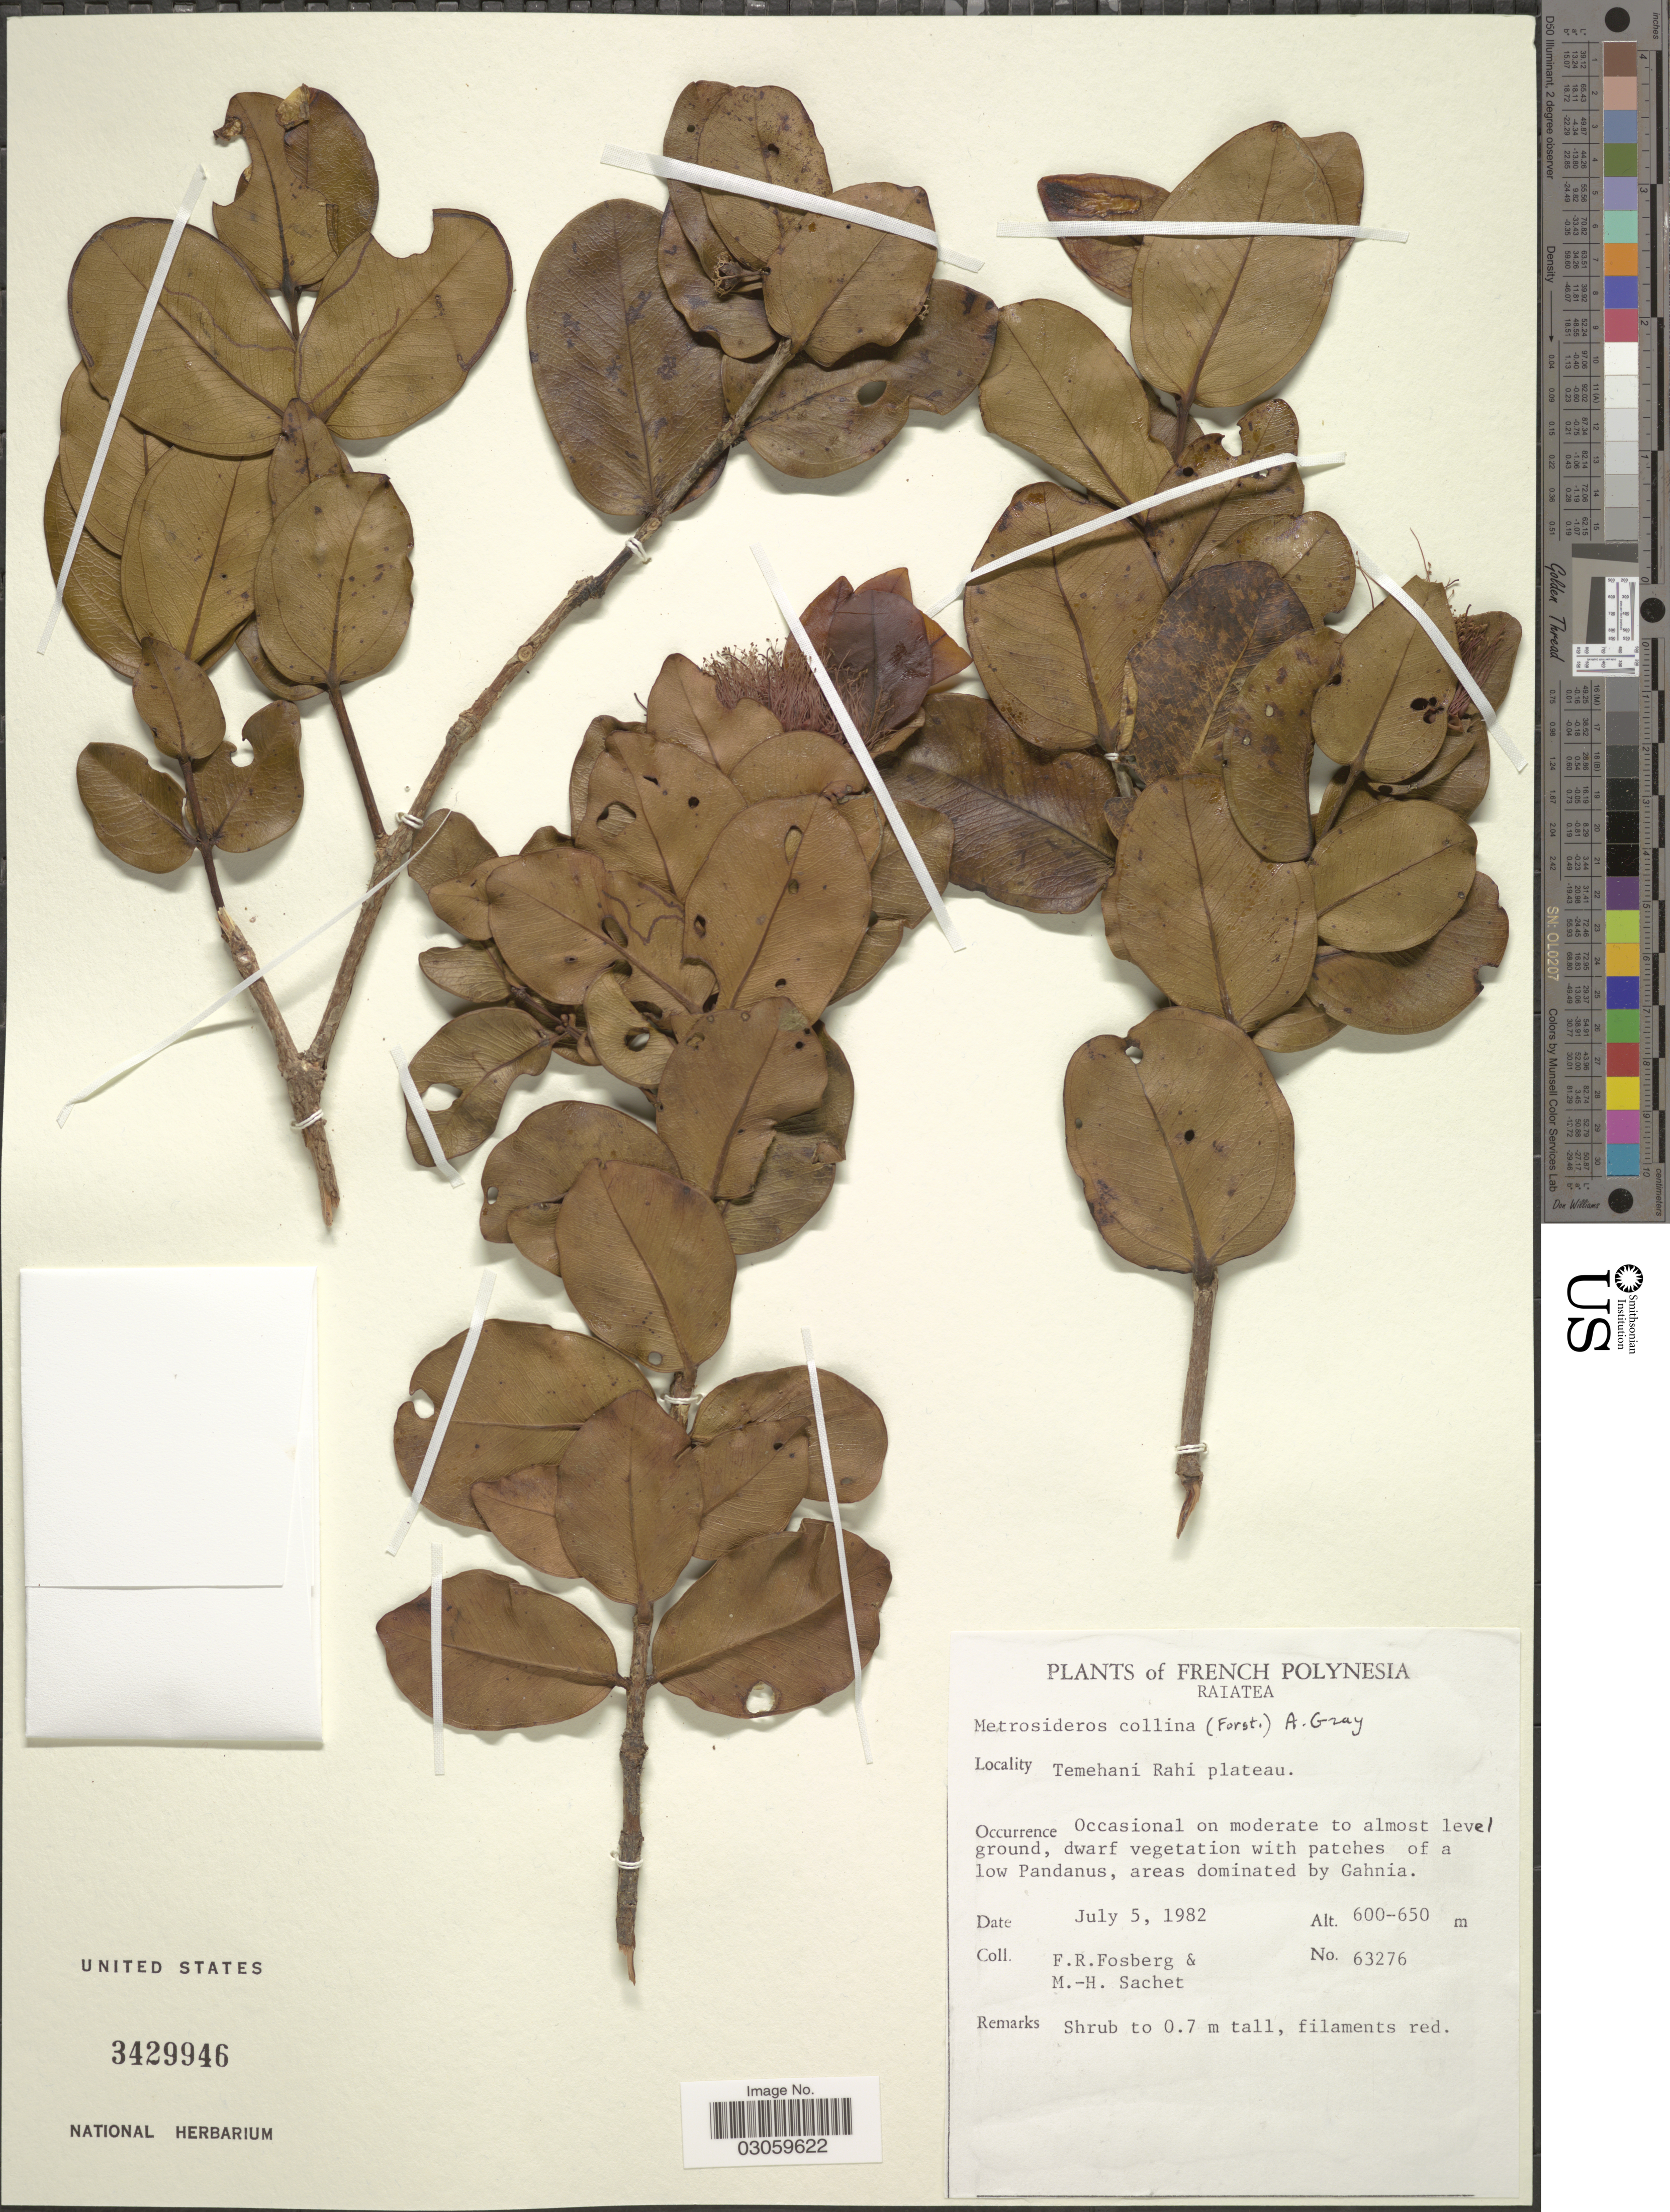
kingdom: Plantae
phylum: Tracheophyta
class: Magnoliopsida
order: Myrtales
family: Myrtaceae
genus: Metrosideros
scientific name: Metrosideros collina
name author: (J.R. Forst. & G. Forst.) A. Gray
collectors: F. R. Fosberg & M.-H. Sachet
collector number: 63276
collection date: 1982-07-05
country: French Polynesia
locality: Raiatea. Temehani Rahi plateau.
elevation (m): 600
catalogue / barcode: US 3429946